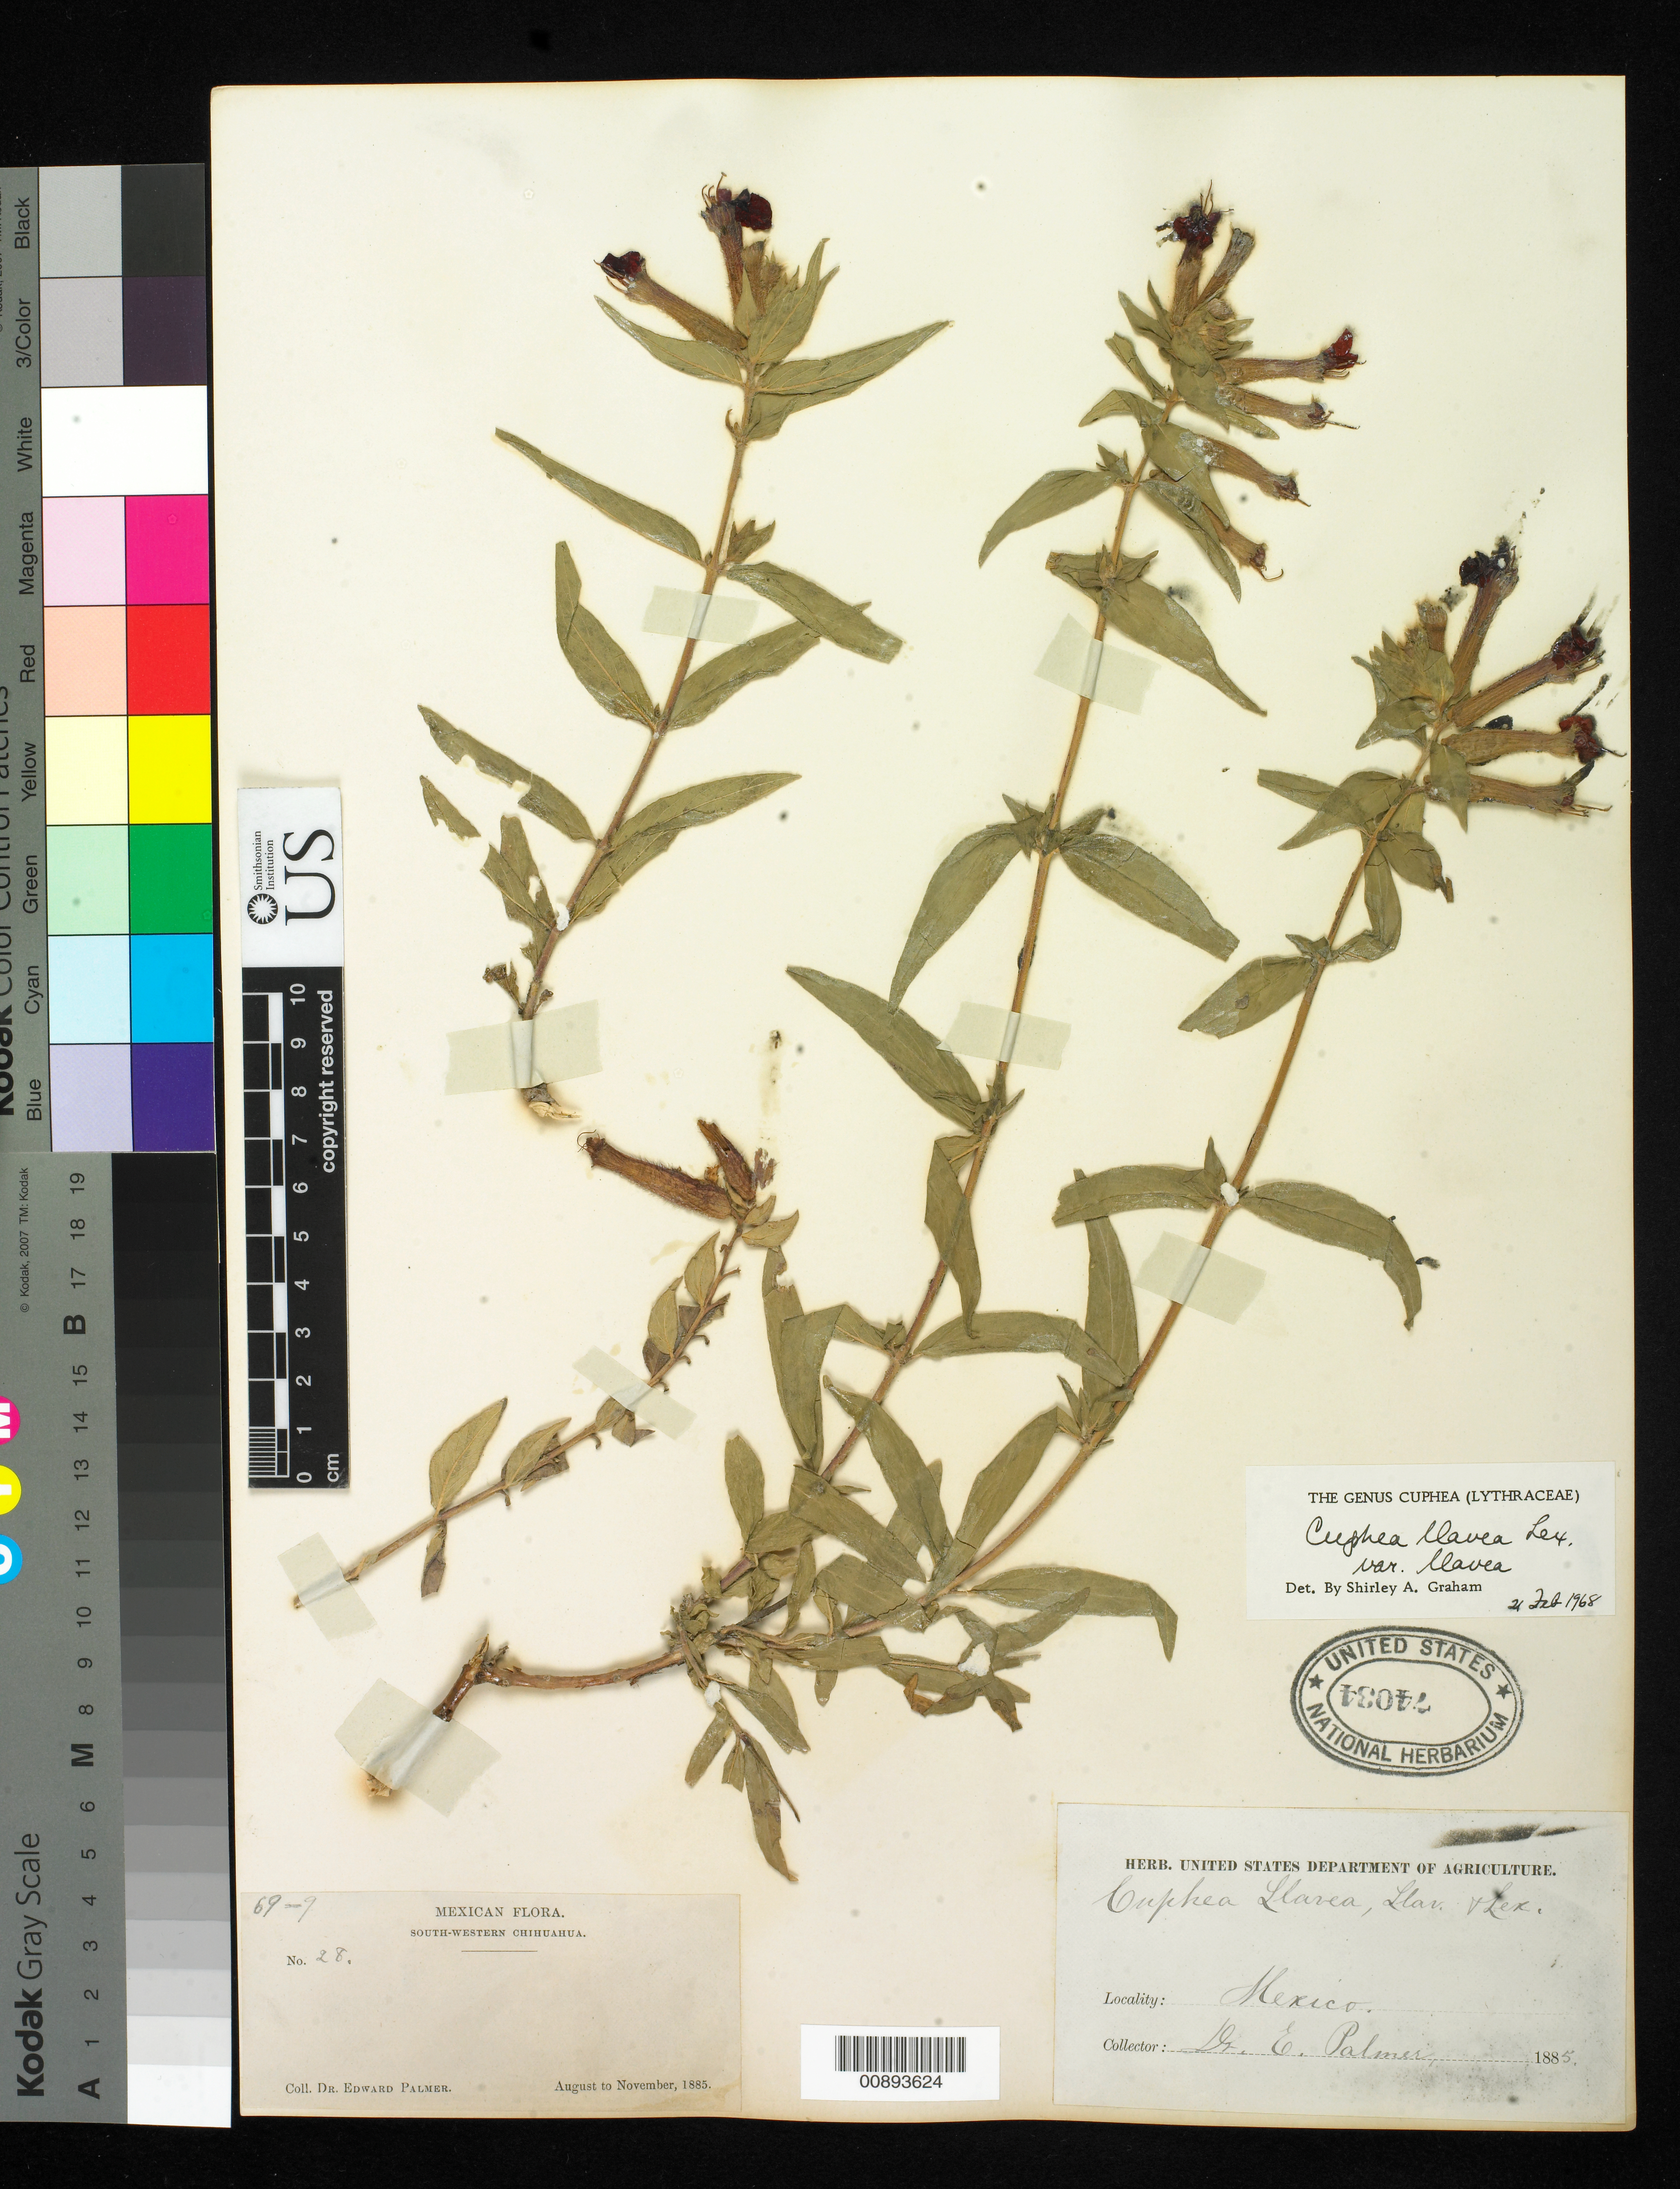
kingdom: Plantae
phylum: Tracheophyta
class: Magnoliopsida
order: Myrtales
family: Lythraceae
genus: Cuphea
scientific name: Cuphea llavea var. llavea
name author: Lex.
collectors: E. Palmer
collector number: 28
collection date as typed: Aug 1885 to -- Nov 1885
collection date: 1885-08/1885-11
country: Mexico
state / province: Chihuahua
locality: South-Western Chihuahua.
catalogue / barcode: US 74034